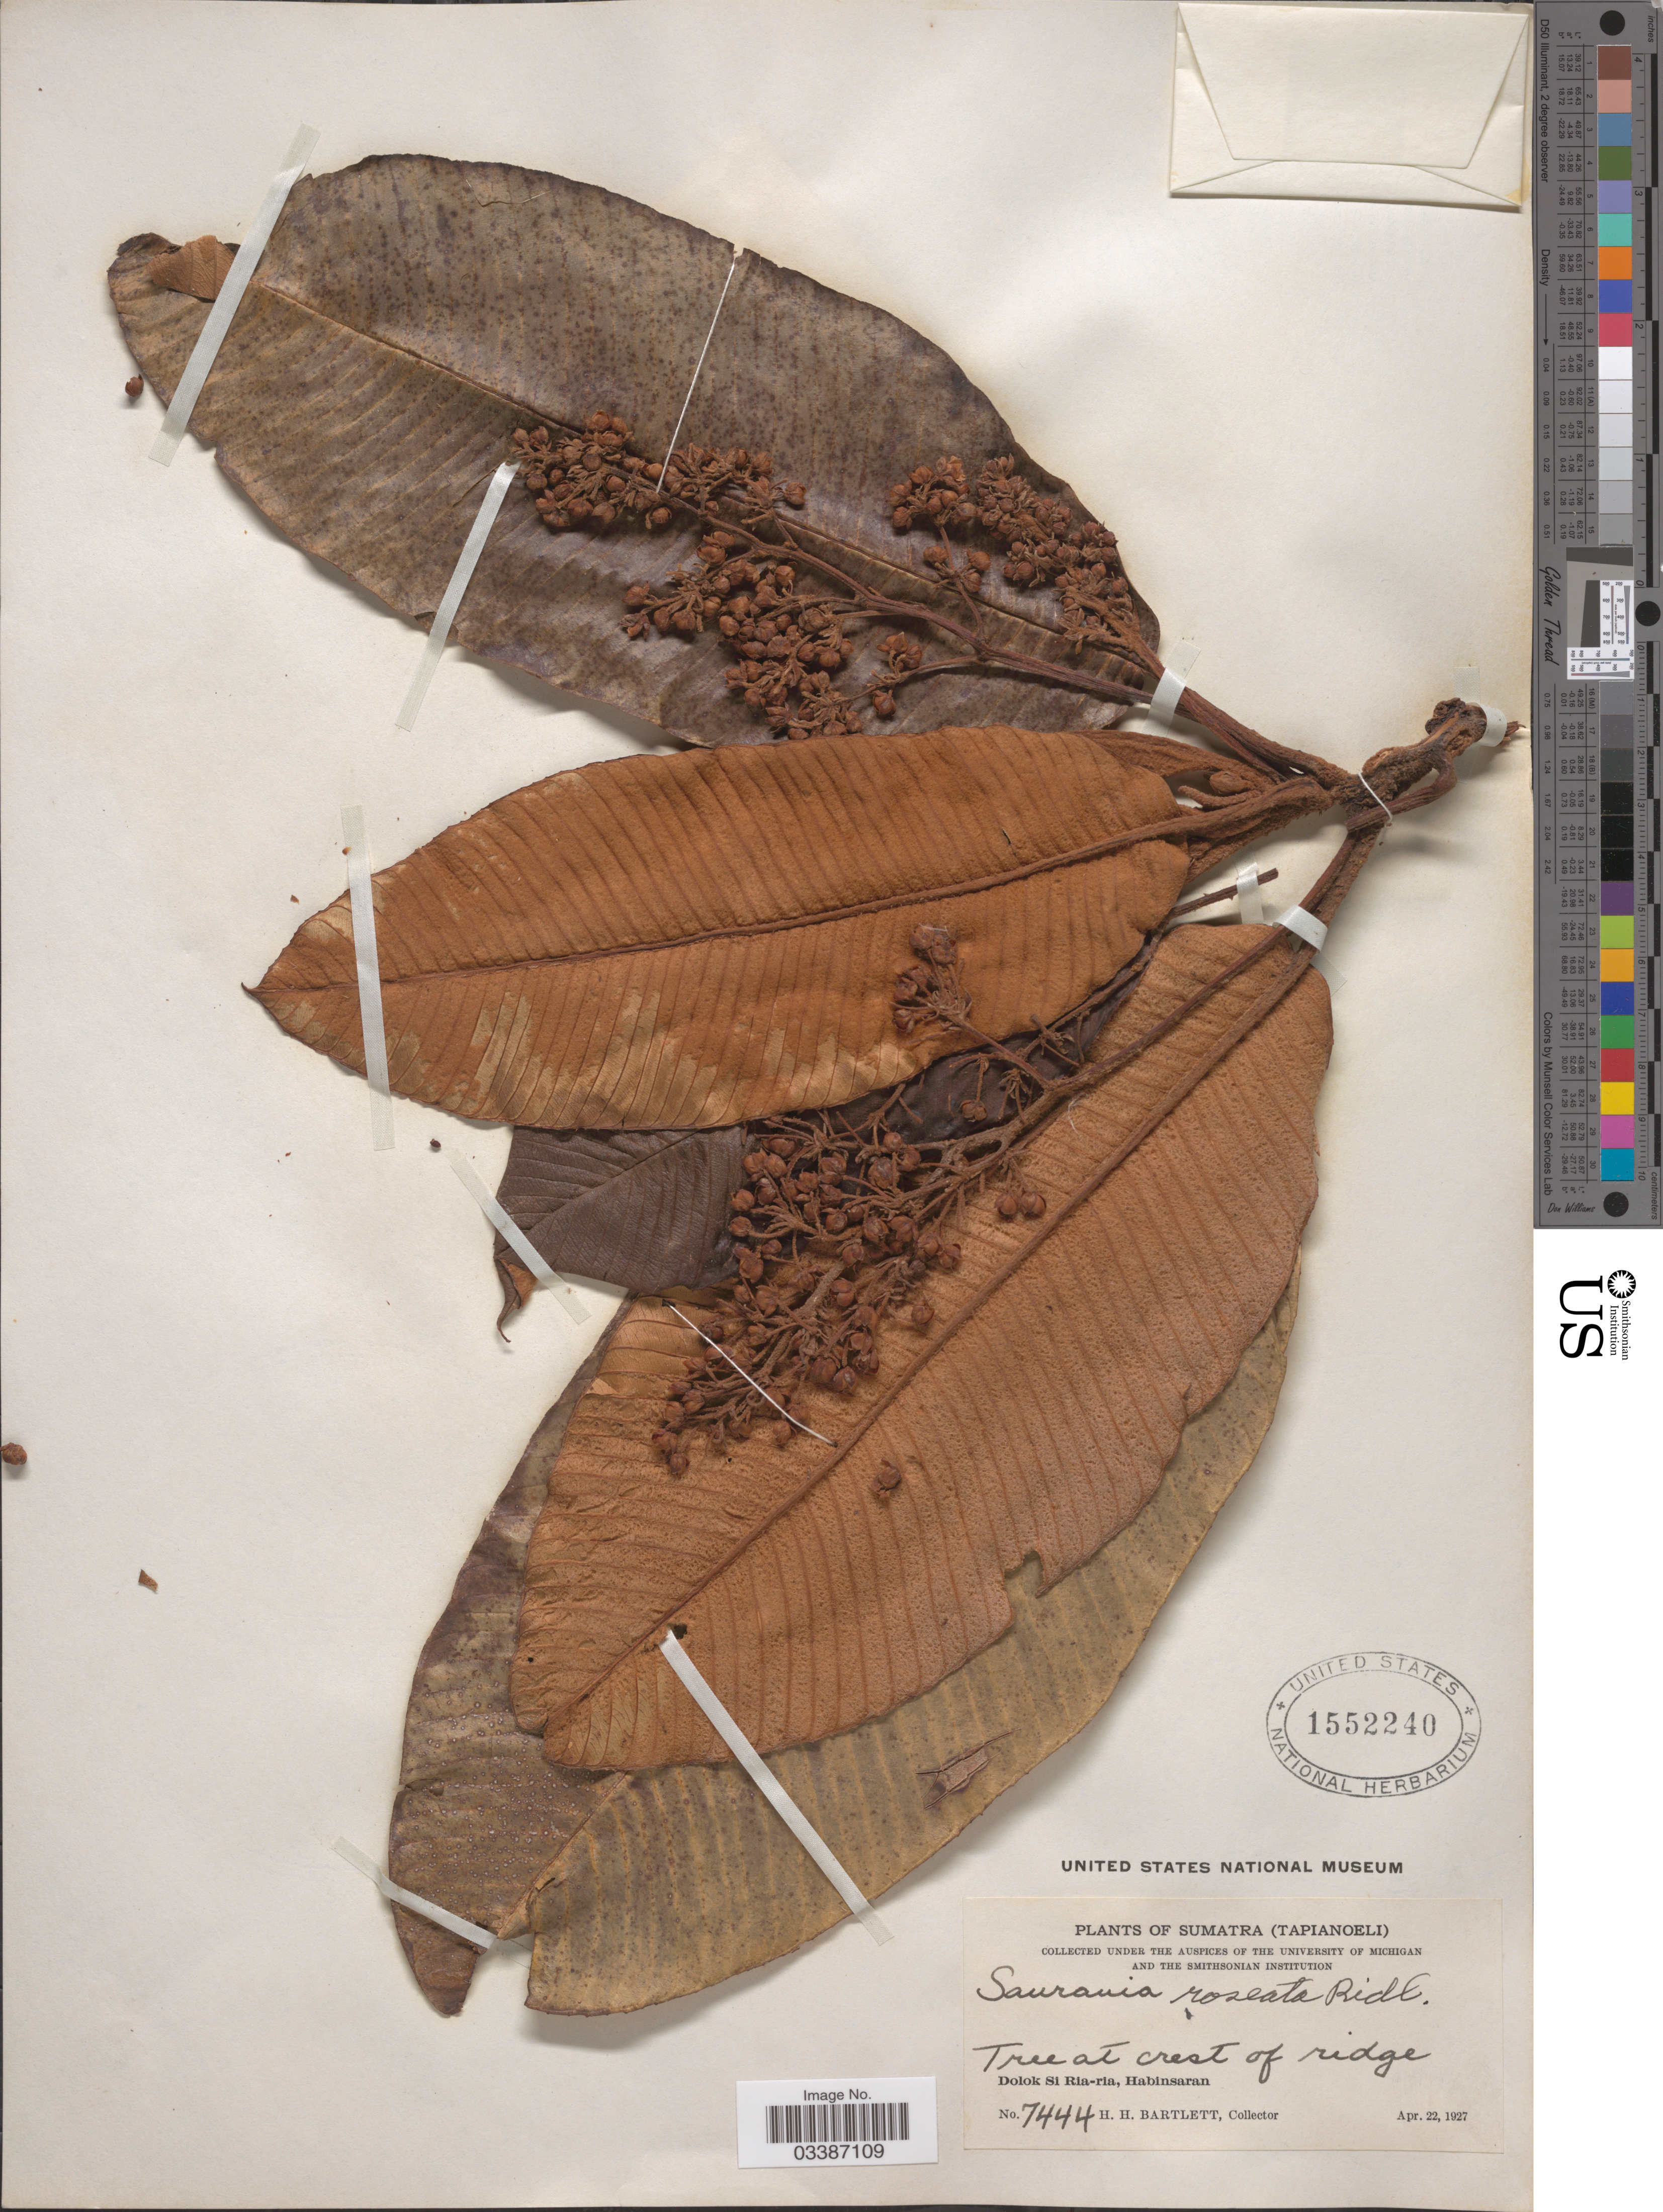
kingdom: Plantae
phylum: Tracheophyta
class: Magnoliopsida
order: Ericales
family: Actinidiaceae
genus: Saurauia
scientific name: Saurauia roseata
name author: Ridl.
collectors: H. H. Bartlett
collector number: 7444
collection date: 1927-04-22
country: Indonesia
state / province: Sumatra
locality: (Tapianoeli). Dolok Si Ria-ria, Habinsaran.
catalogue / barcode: US 1552240